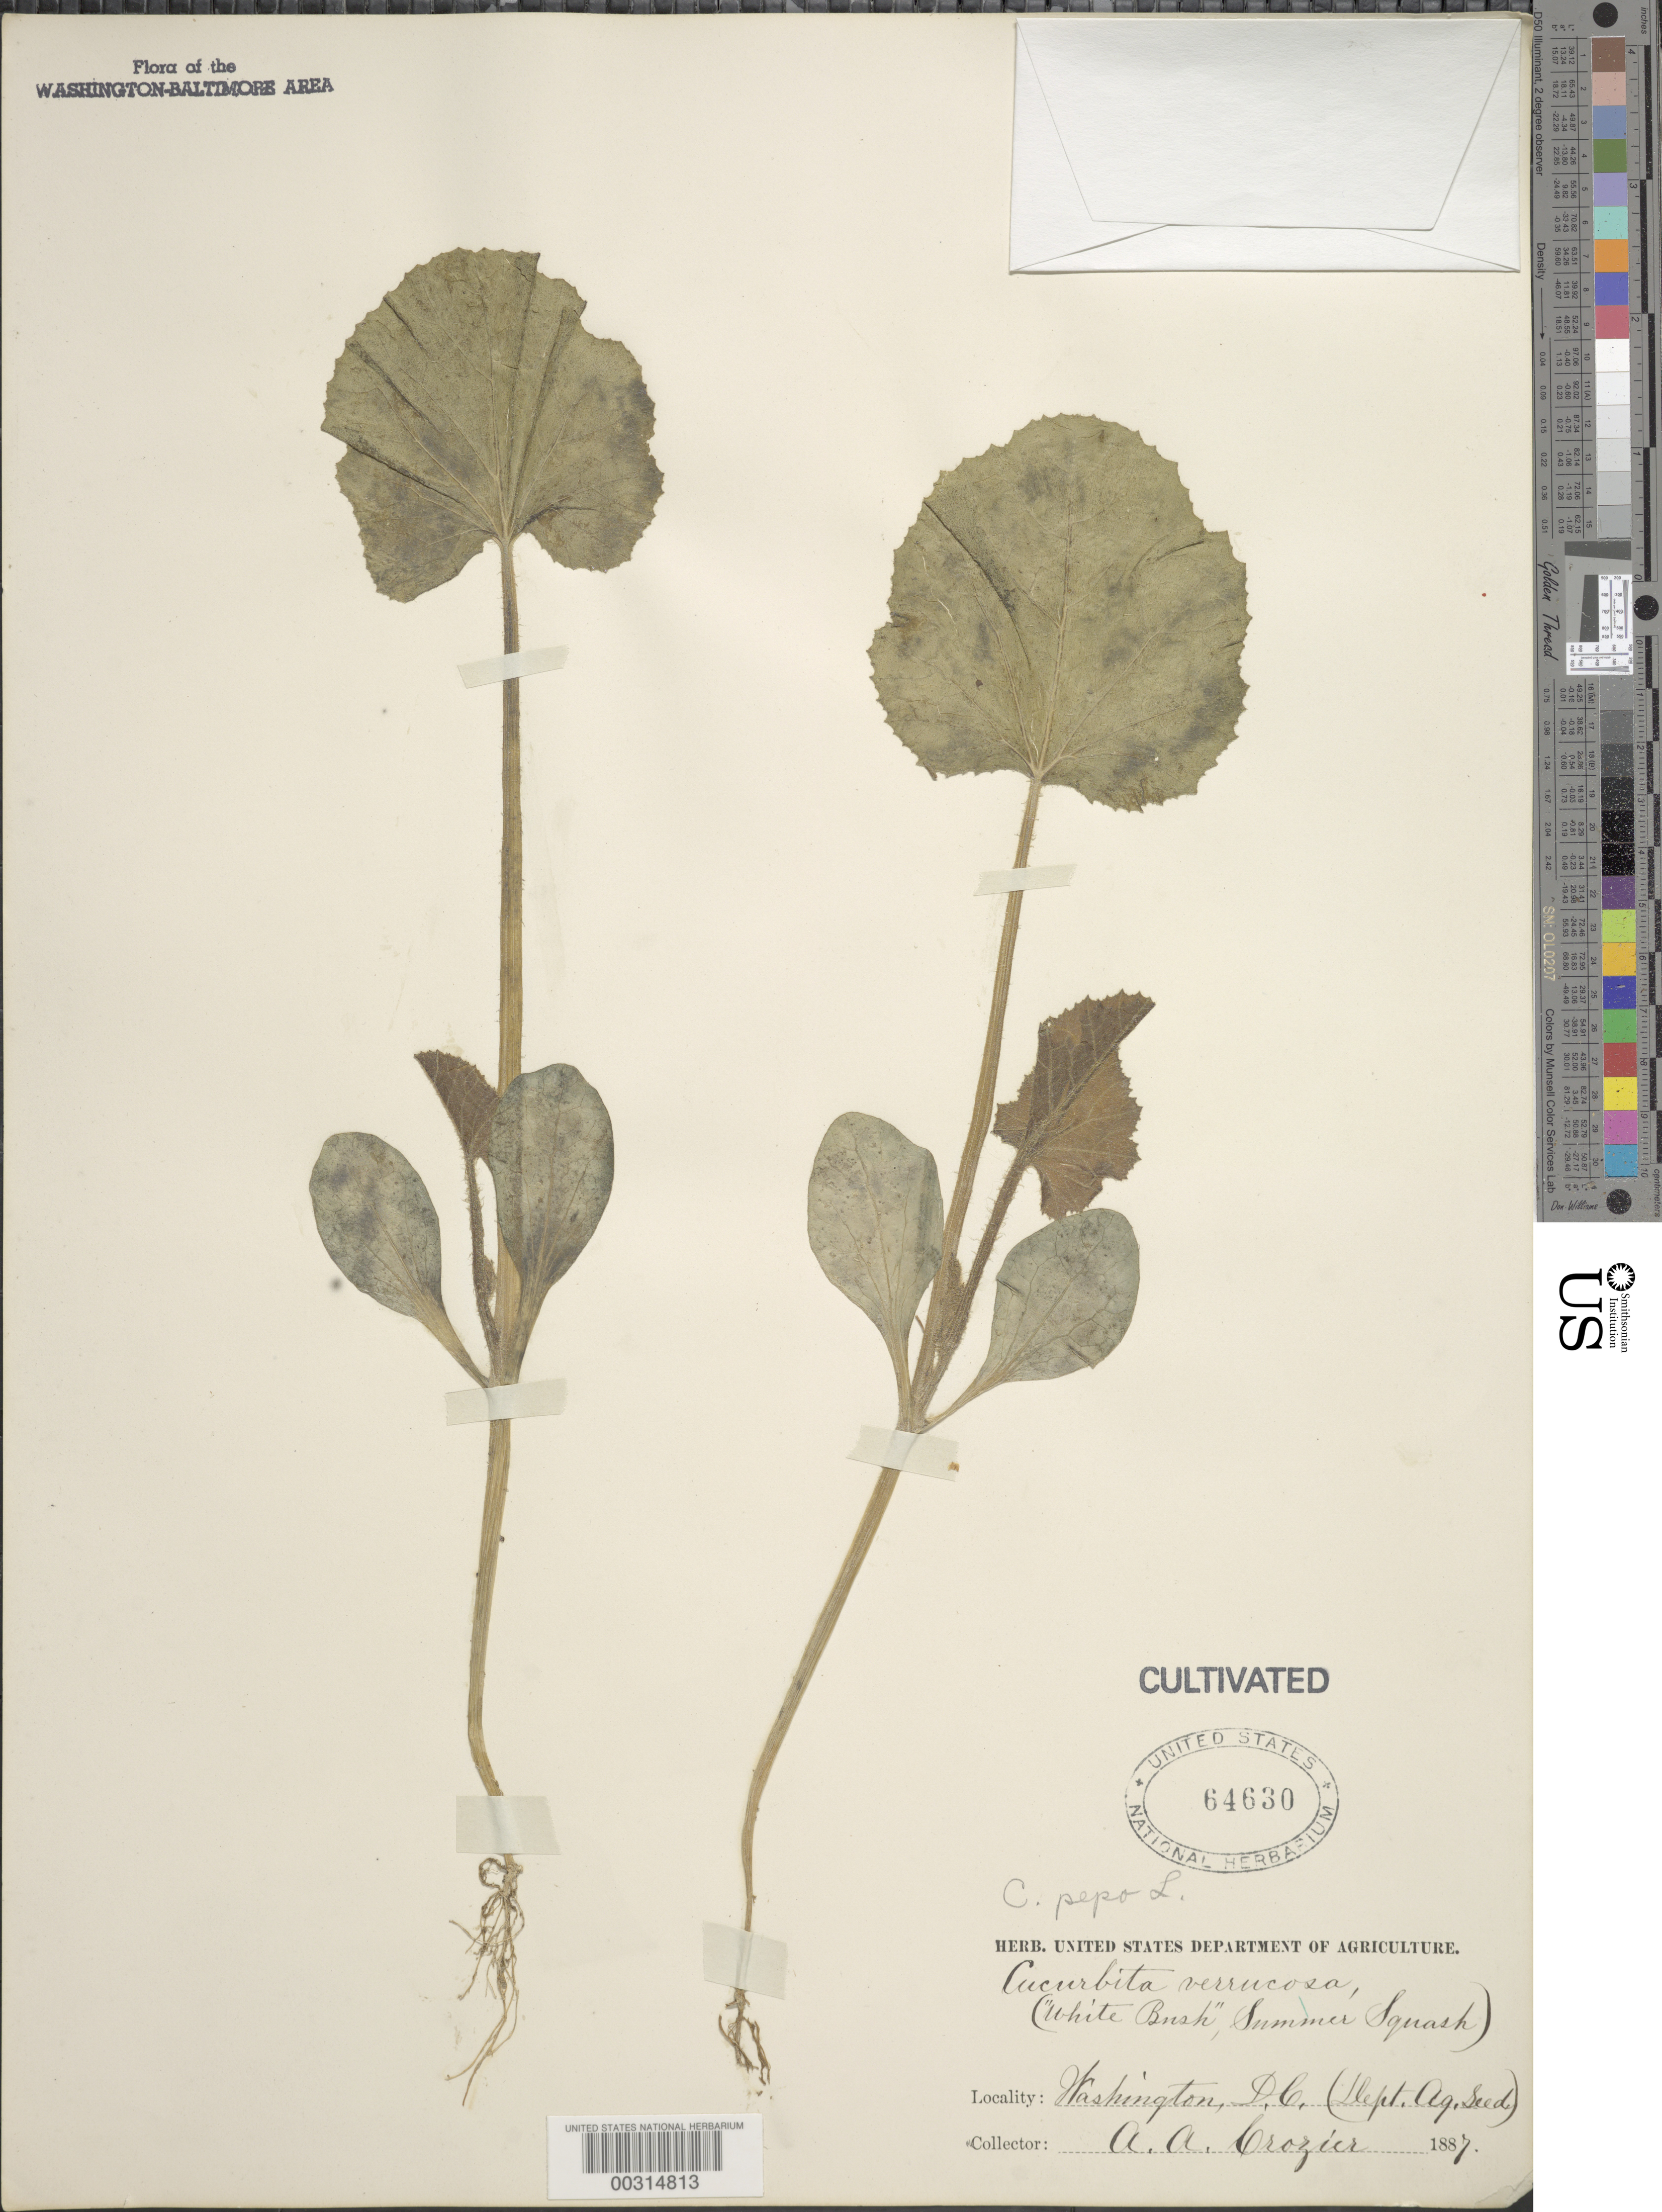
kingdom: Plantae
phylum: Tracheophyta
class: Magnoliopsida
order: Cucurbitales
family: Cucurbitaceae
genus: Cucurbita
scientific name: Cucurbita pepo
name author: L.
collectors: A. Crozier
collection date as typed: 1887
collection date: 1887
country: United States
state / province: District of Columbia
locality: Dept. of Agriculture grounds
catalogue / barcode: US 64630